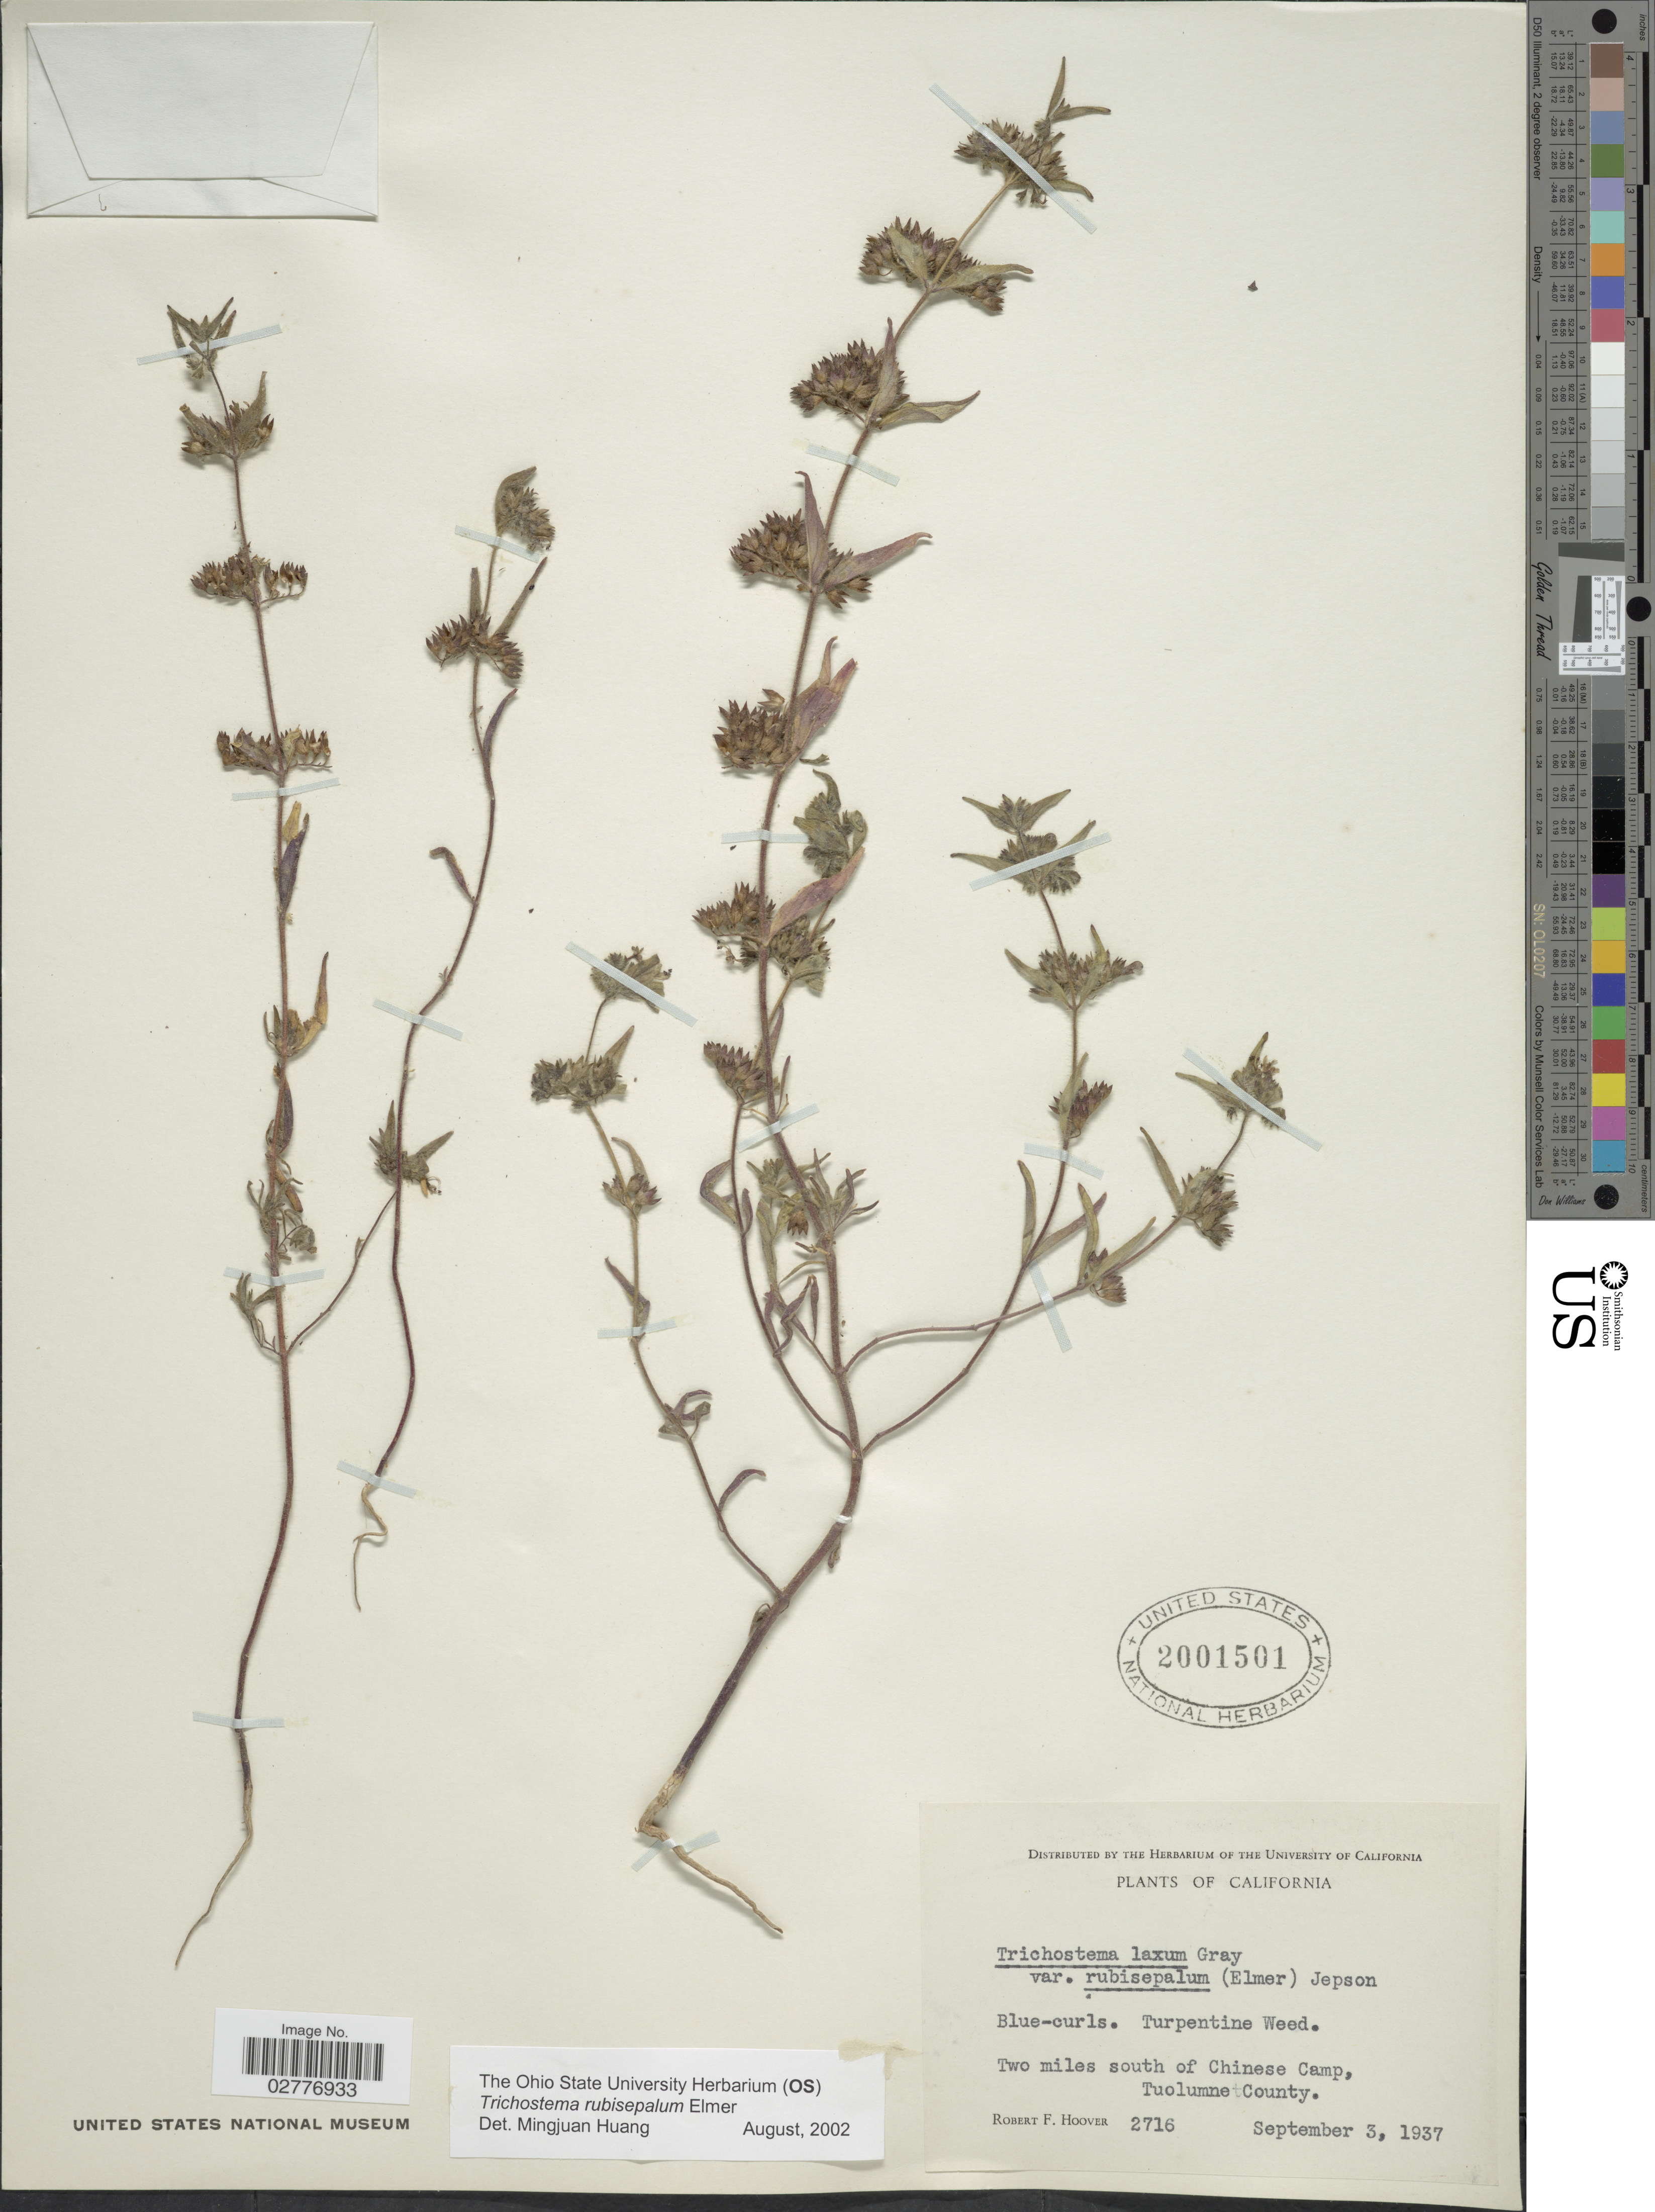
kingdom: Plantae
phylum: Tracheophyta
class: Magnoliopsida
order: Lamiales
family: Lamiaceae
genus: Trichostema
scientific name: Trichostema rubisepalum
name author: Elmer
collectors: R. F. Hoover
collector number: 2716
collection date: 1937-09-03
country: United States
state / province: California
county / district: Tuolumne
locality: Two miles south of Chinese Camp, Tuolumne County.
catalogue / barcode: US 2001501